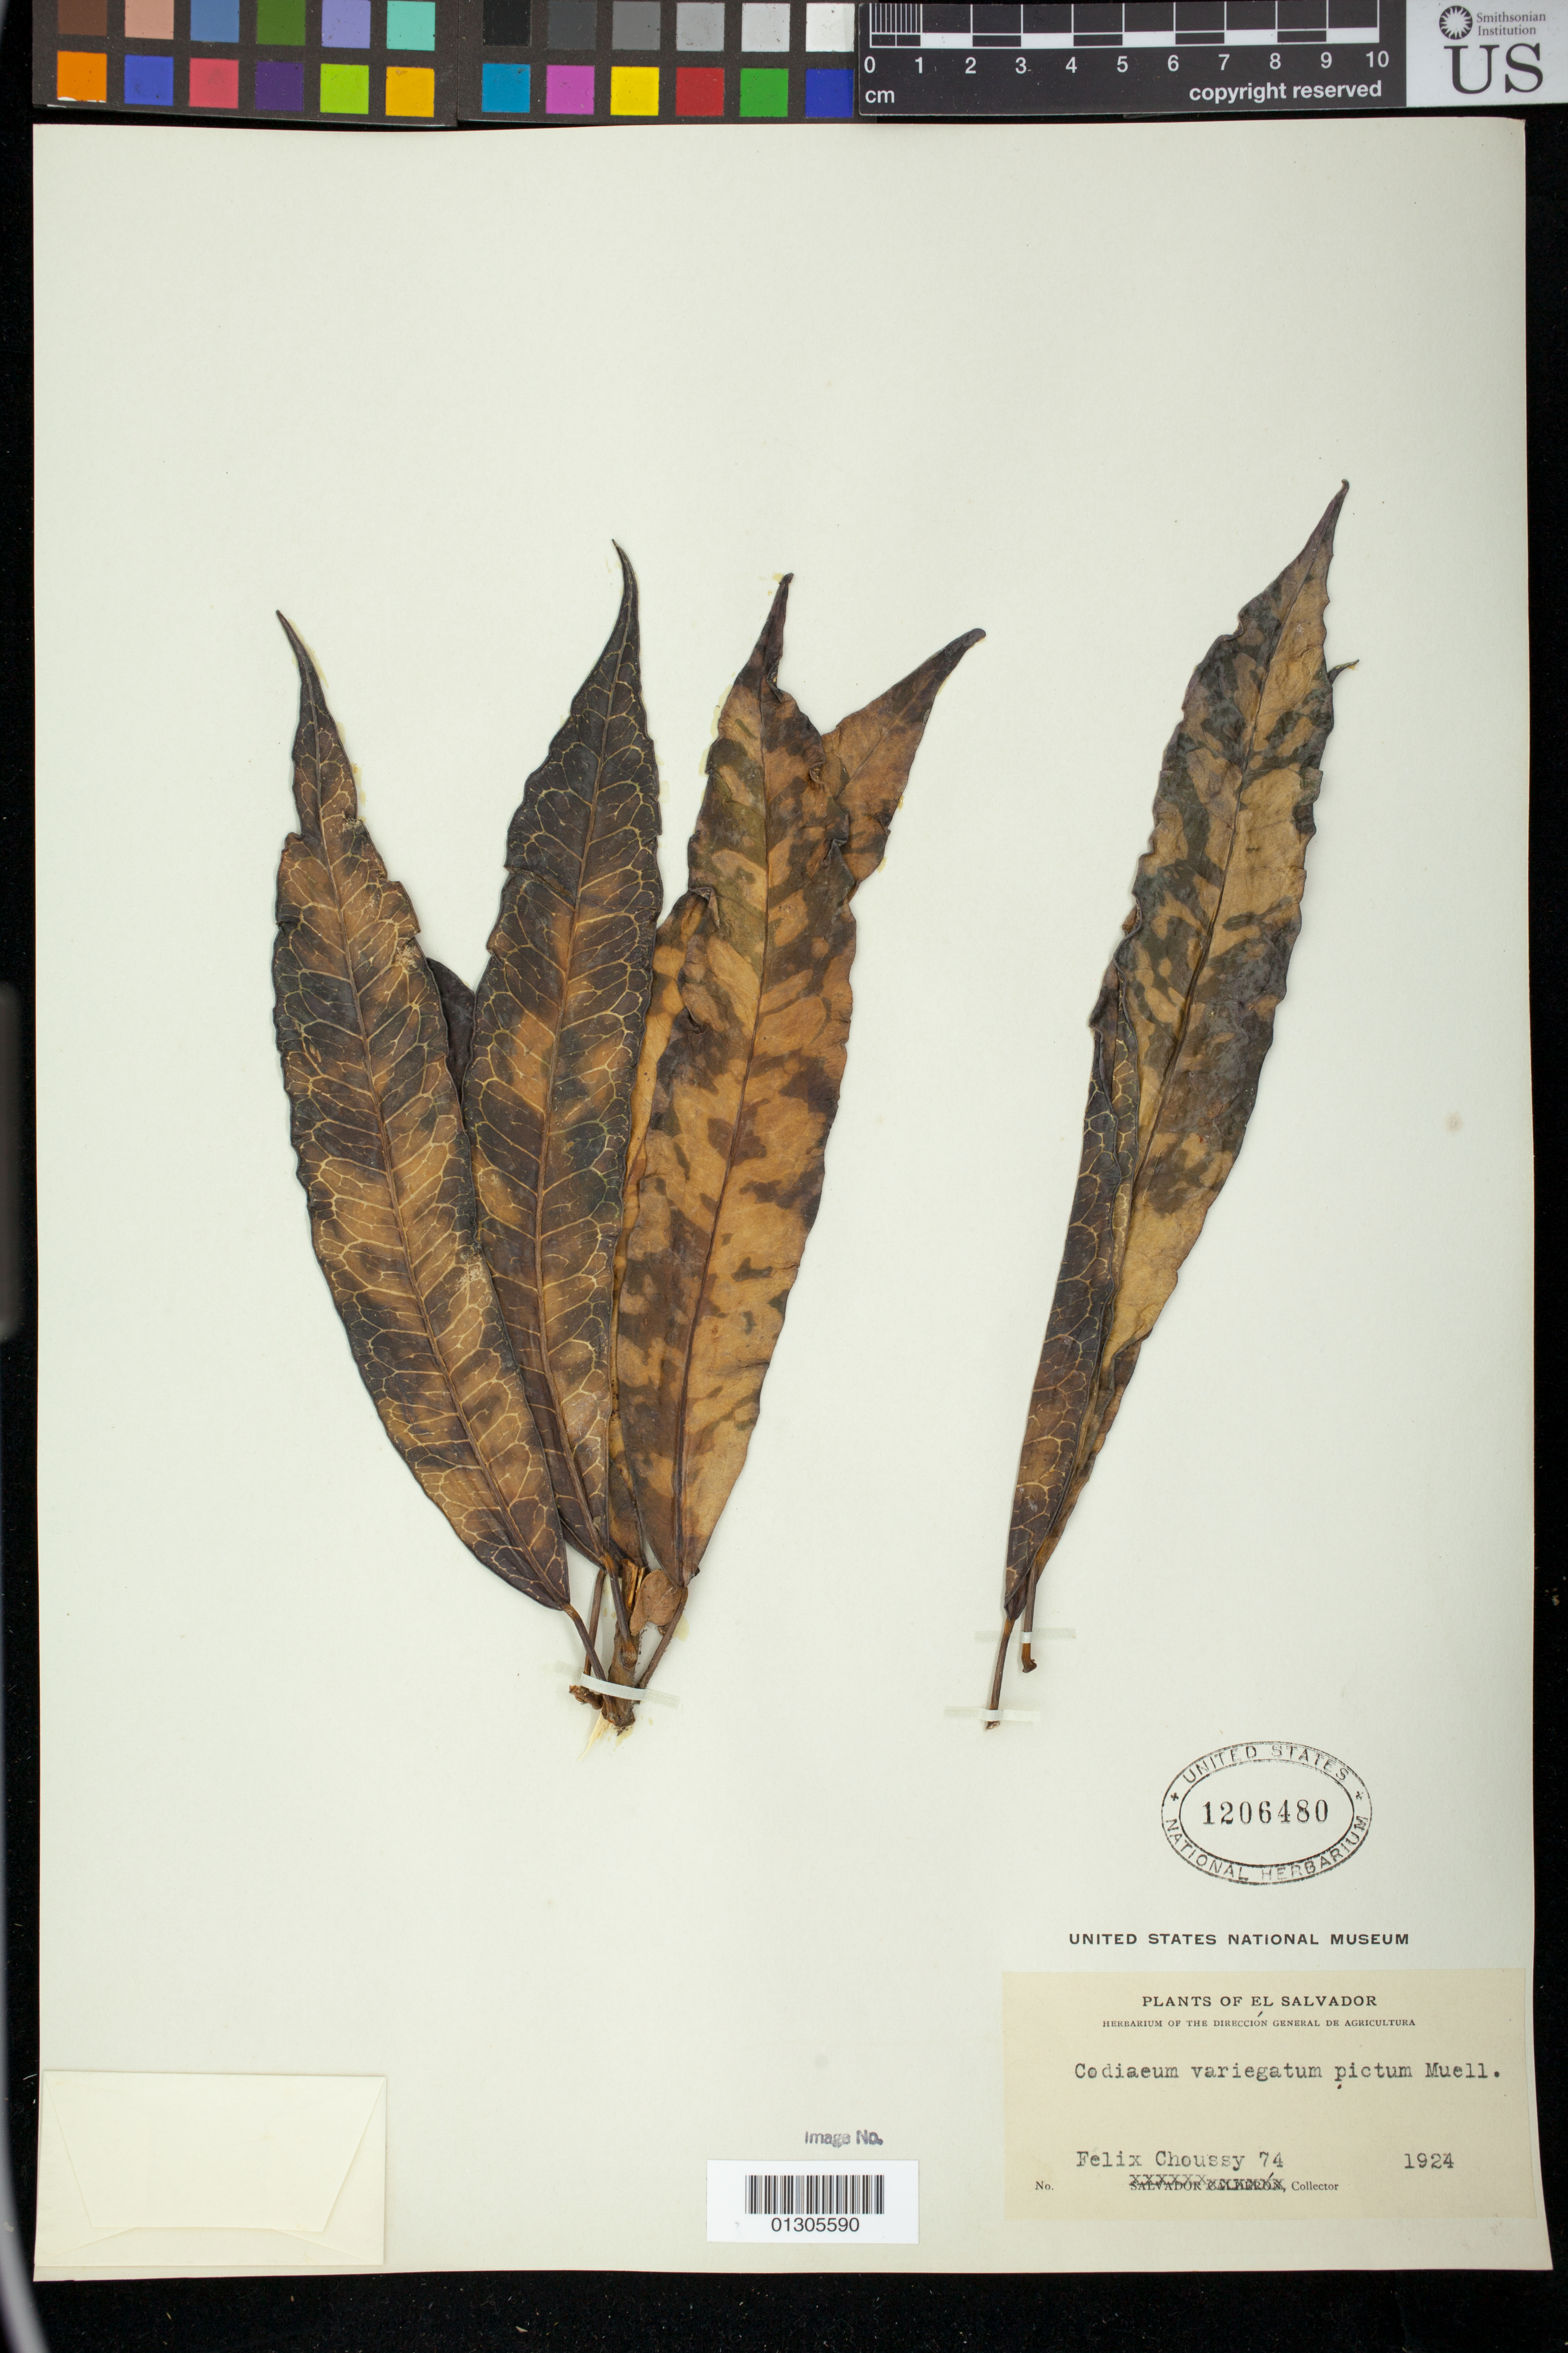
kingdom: Plantae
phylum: Tracheophyta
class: Magnoliopsida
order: Malpighiales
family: Euphorbiaceae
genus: Codiaeum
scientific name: Codiaeum variegatum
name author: (L.) Rumph. ex A. Juss.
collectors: F. Choussy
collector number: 74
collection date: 1924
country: El Salvador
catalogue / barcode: US 1206480